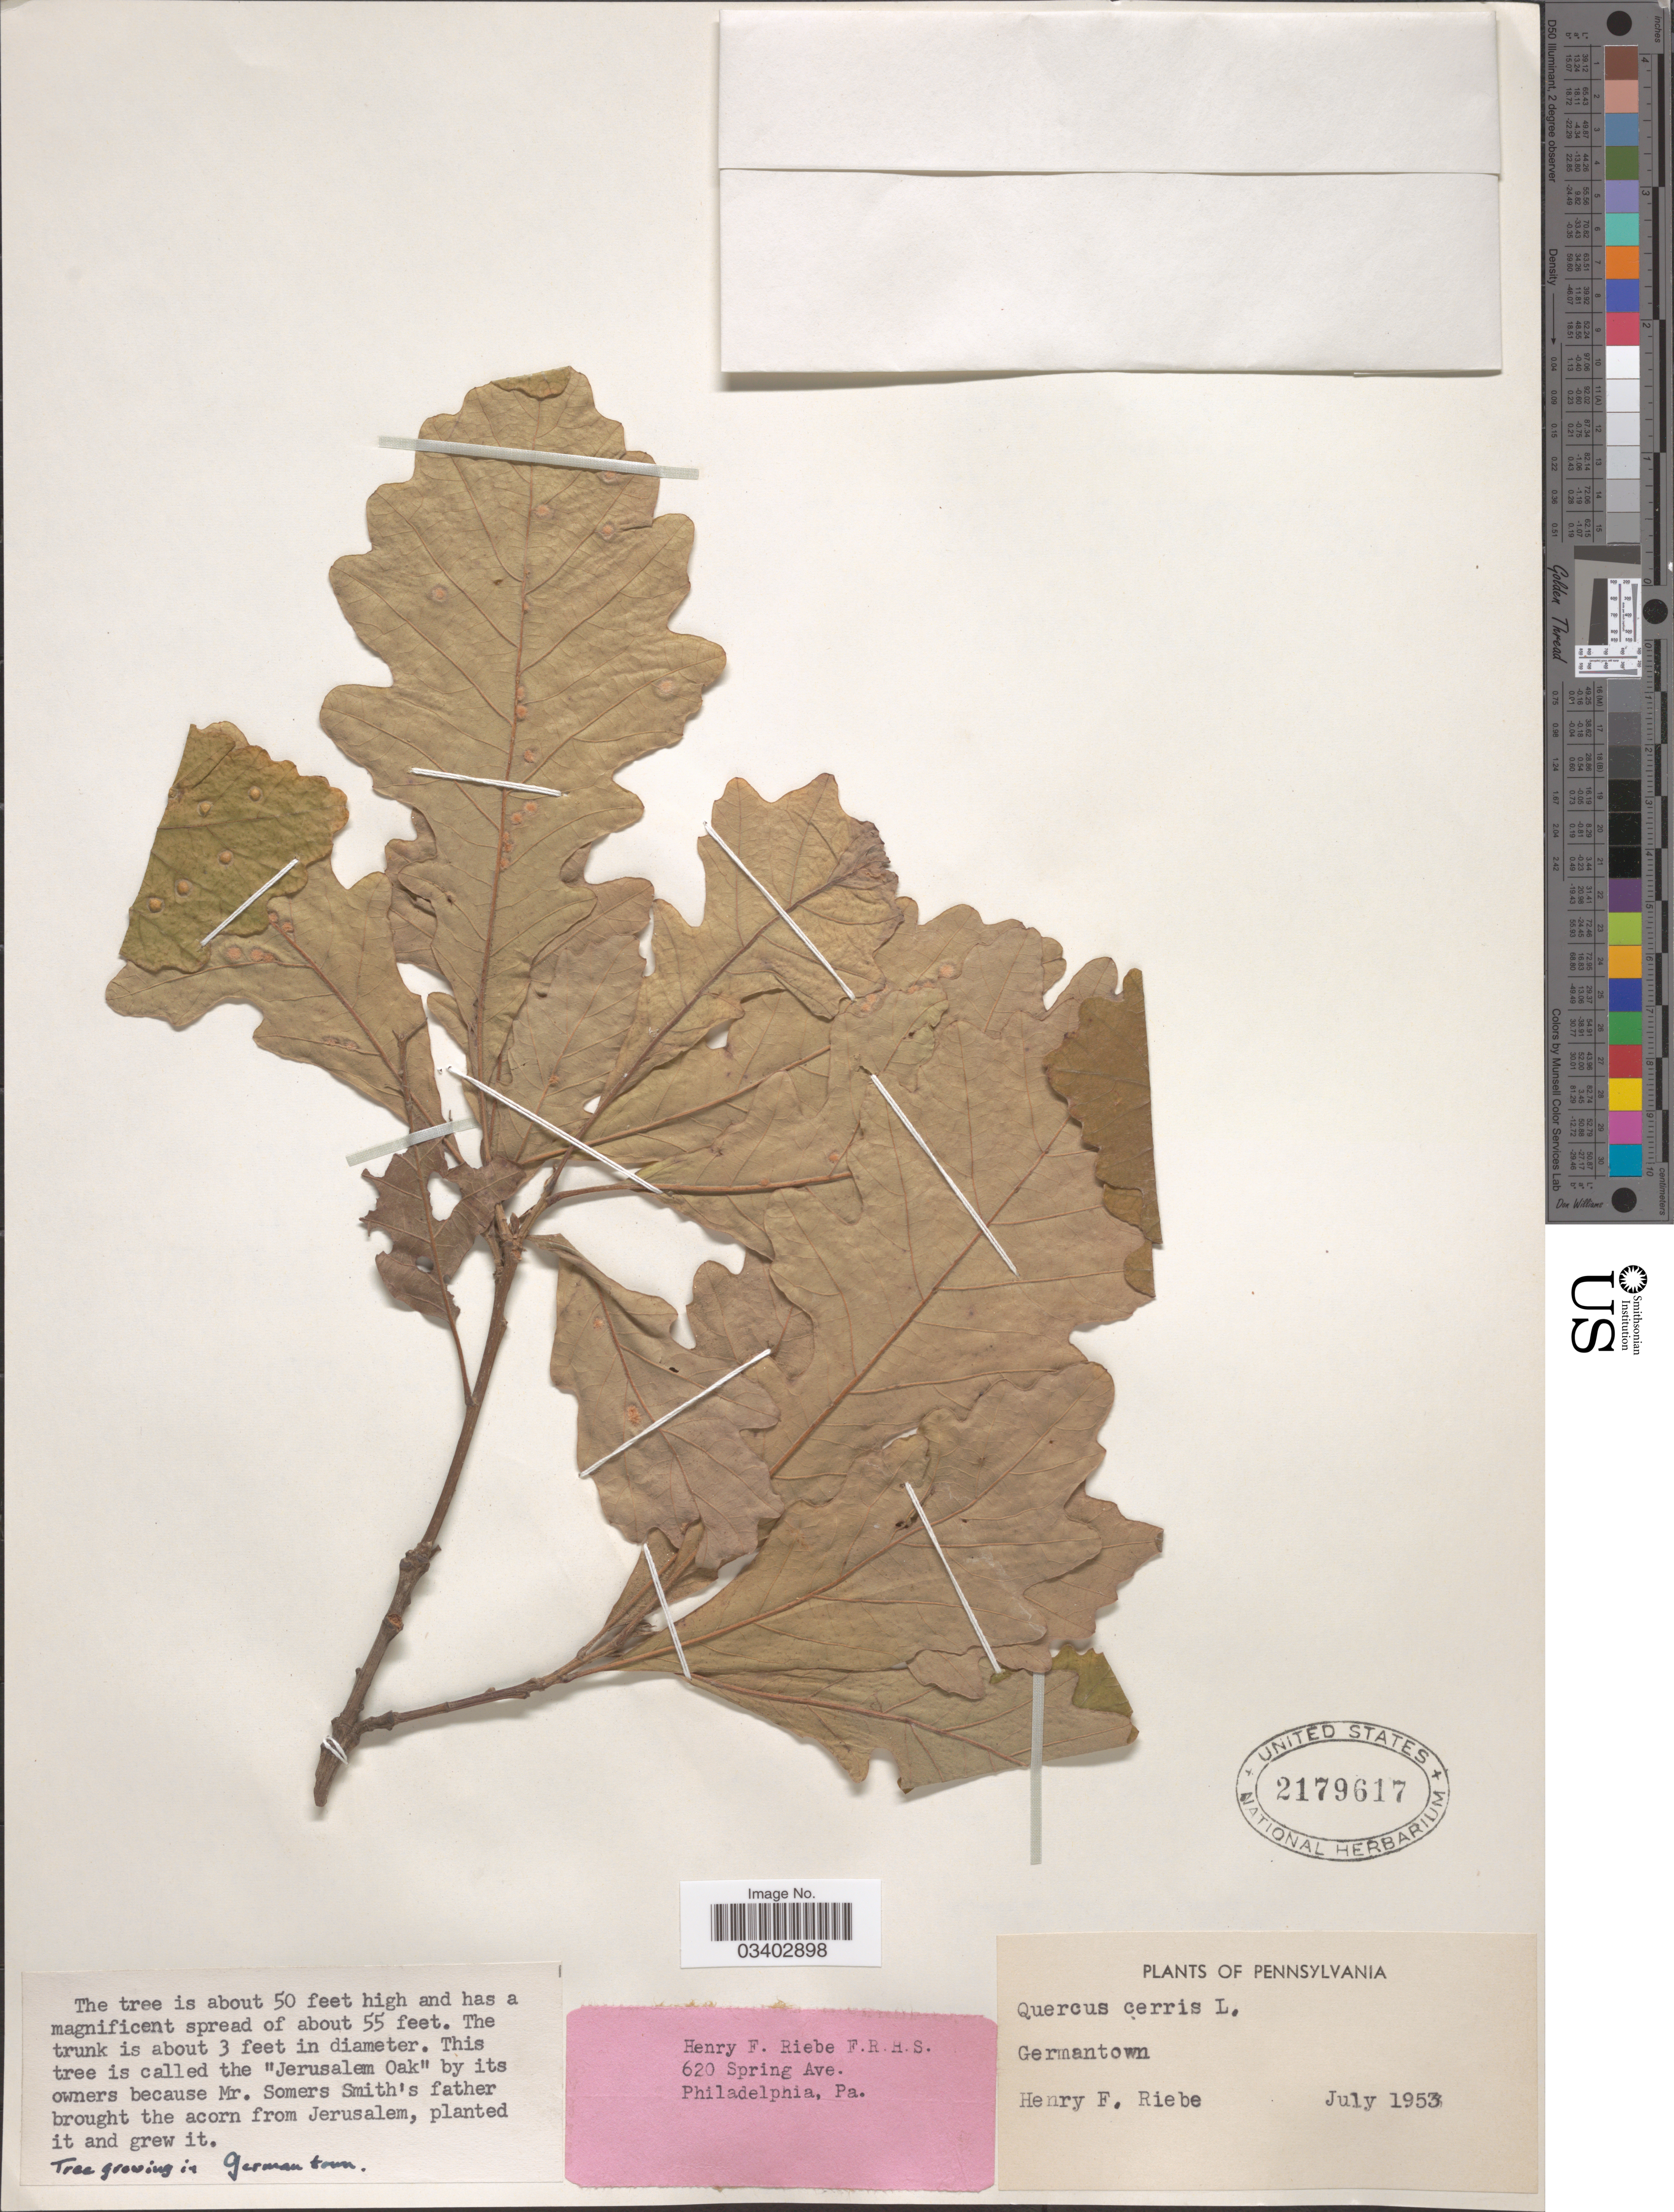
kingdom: Plantae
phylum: Tracheophyta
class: Magnoliopsida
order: Fagales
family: Fagaceae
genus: Quercus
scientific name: Quercus cerris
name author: L.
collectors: H. Riebe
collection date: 1953-07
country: United States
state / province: Pennsylvania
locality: Germantown.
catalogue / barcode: US 2179617